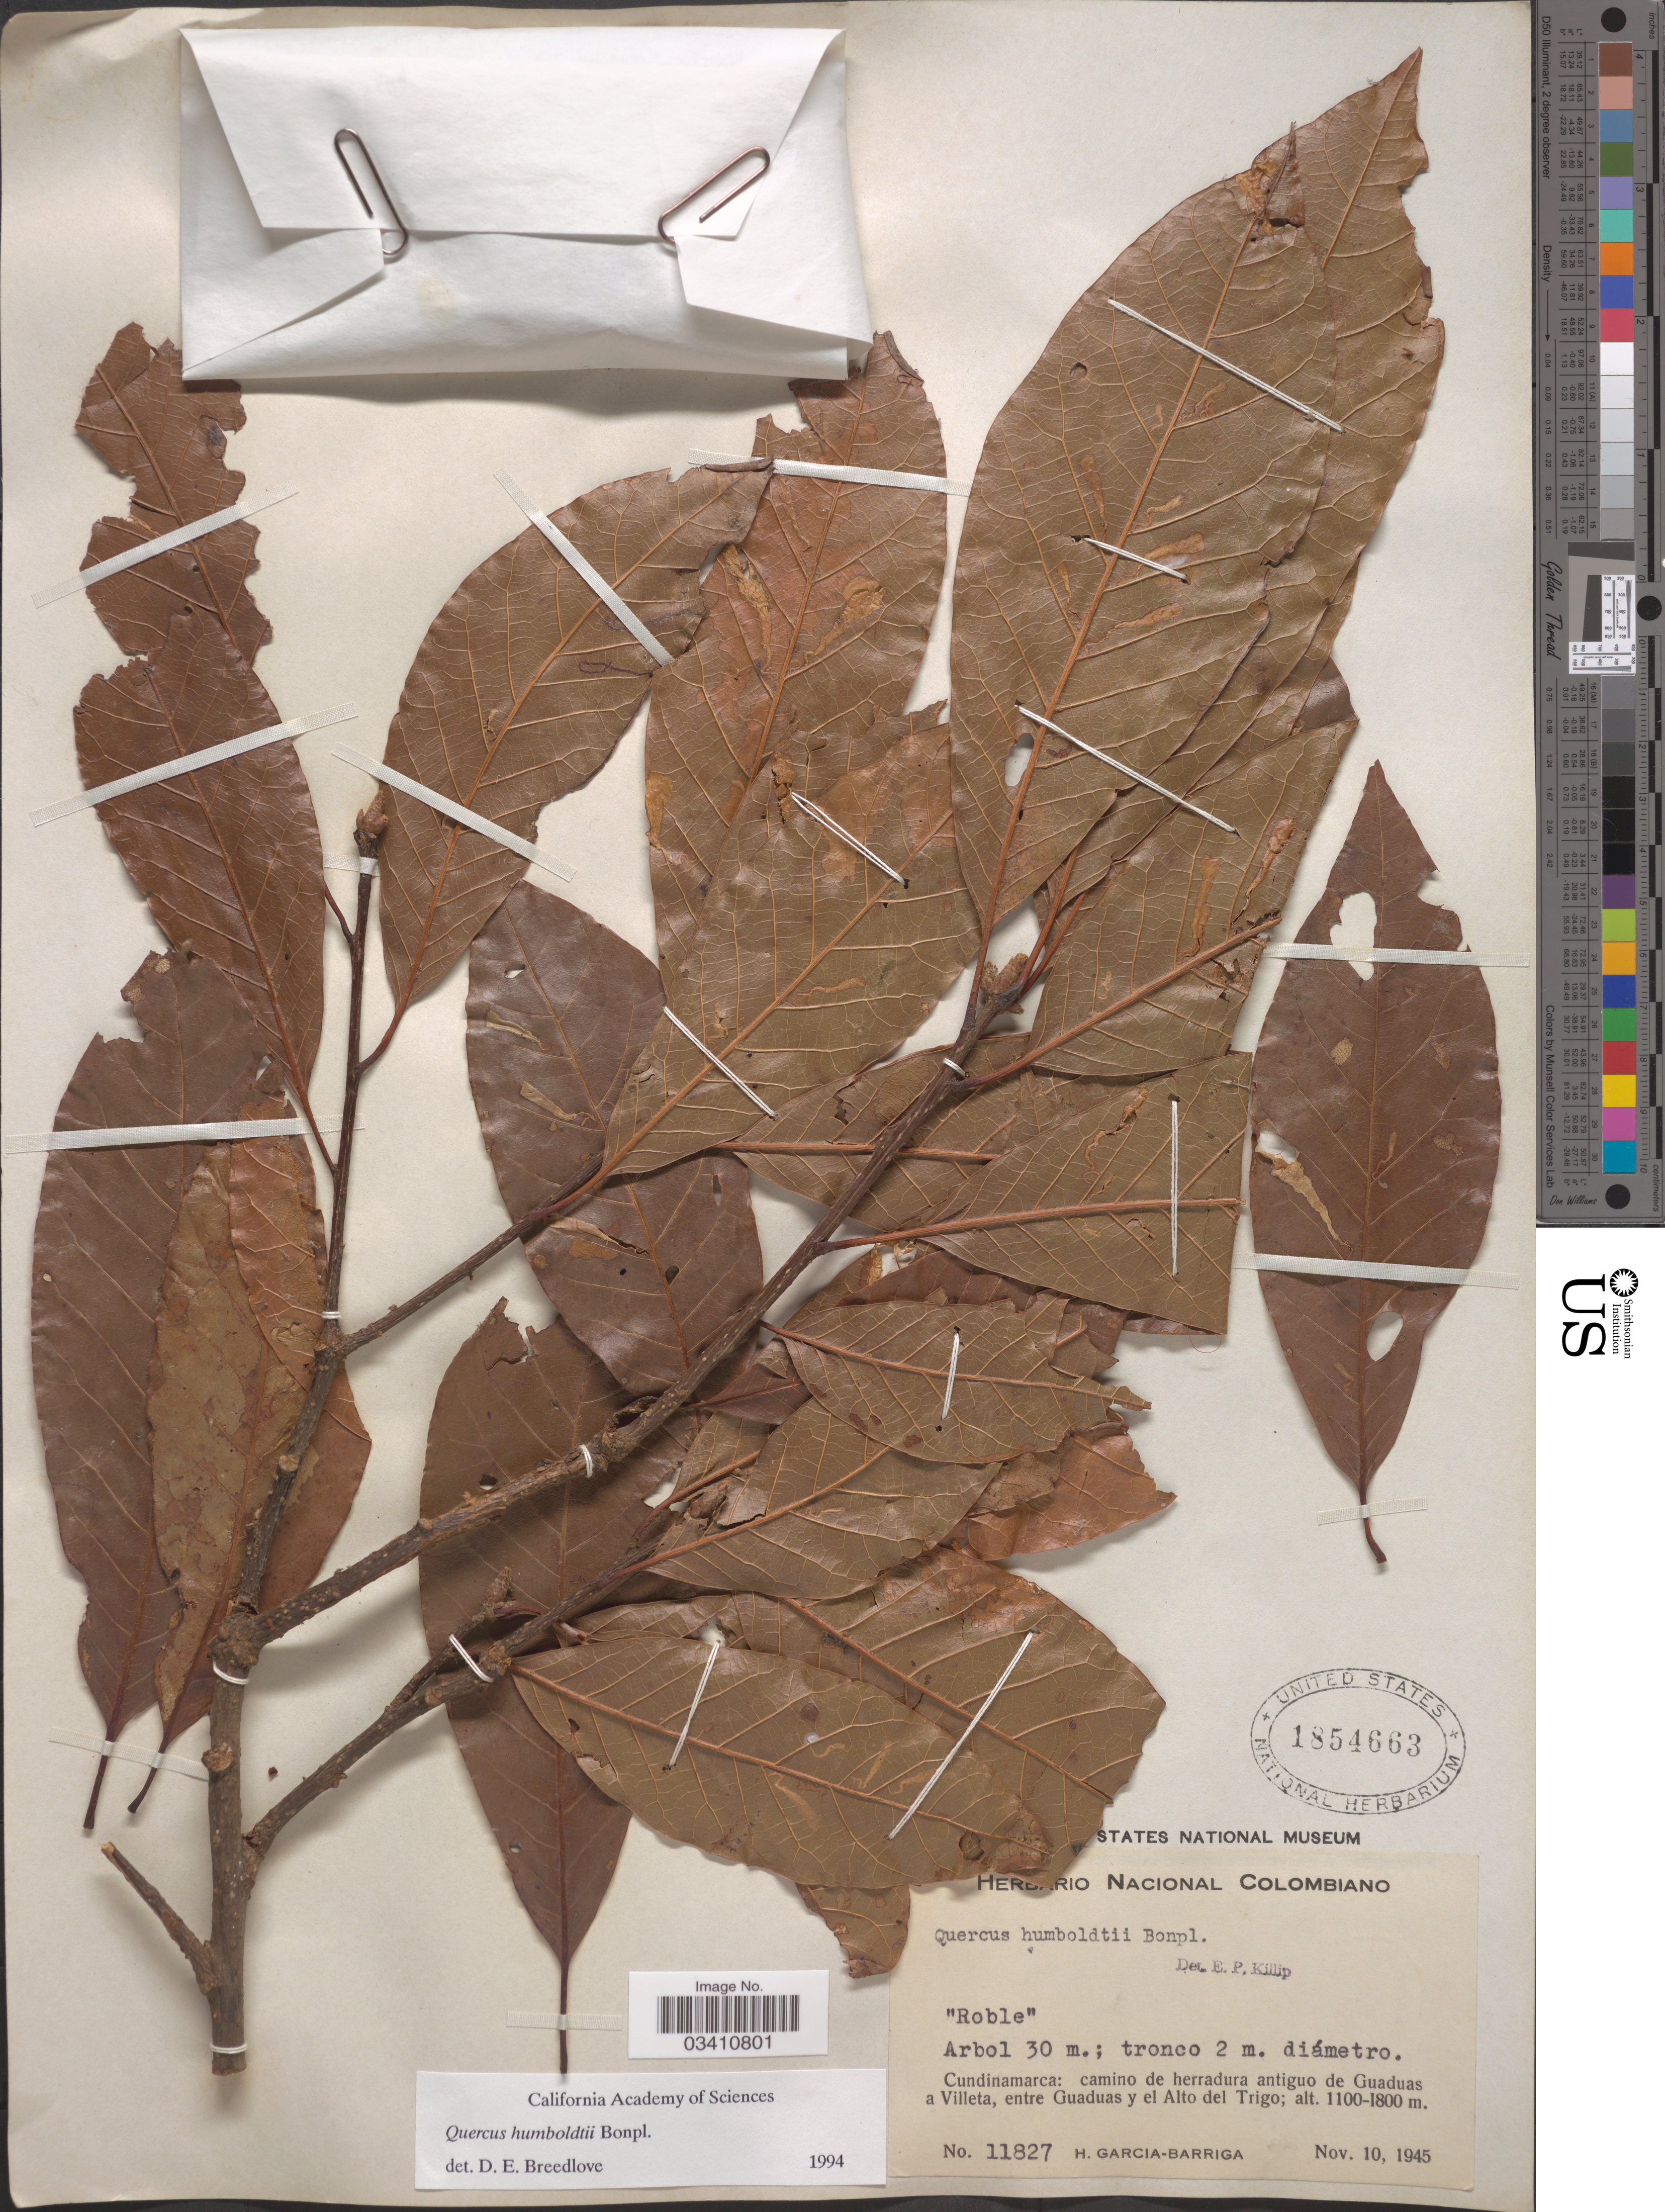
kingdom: Plantae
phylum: Tracheophyta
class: Magnoliopsida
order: Fagales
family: Fagaceae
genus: Quercus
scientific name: Quercus humboldtii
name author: Bonpl.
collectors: H. García Barriga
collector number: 11827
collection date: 1945-11-10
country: Colombia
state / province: Cundinamarca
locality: Camino de herradura antiguo de Guaduas a Villeta, entre Guaduas y el Alto del Trigo.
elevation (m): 1100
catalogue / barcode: US 1854663